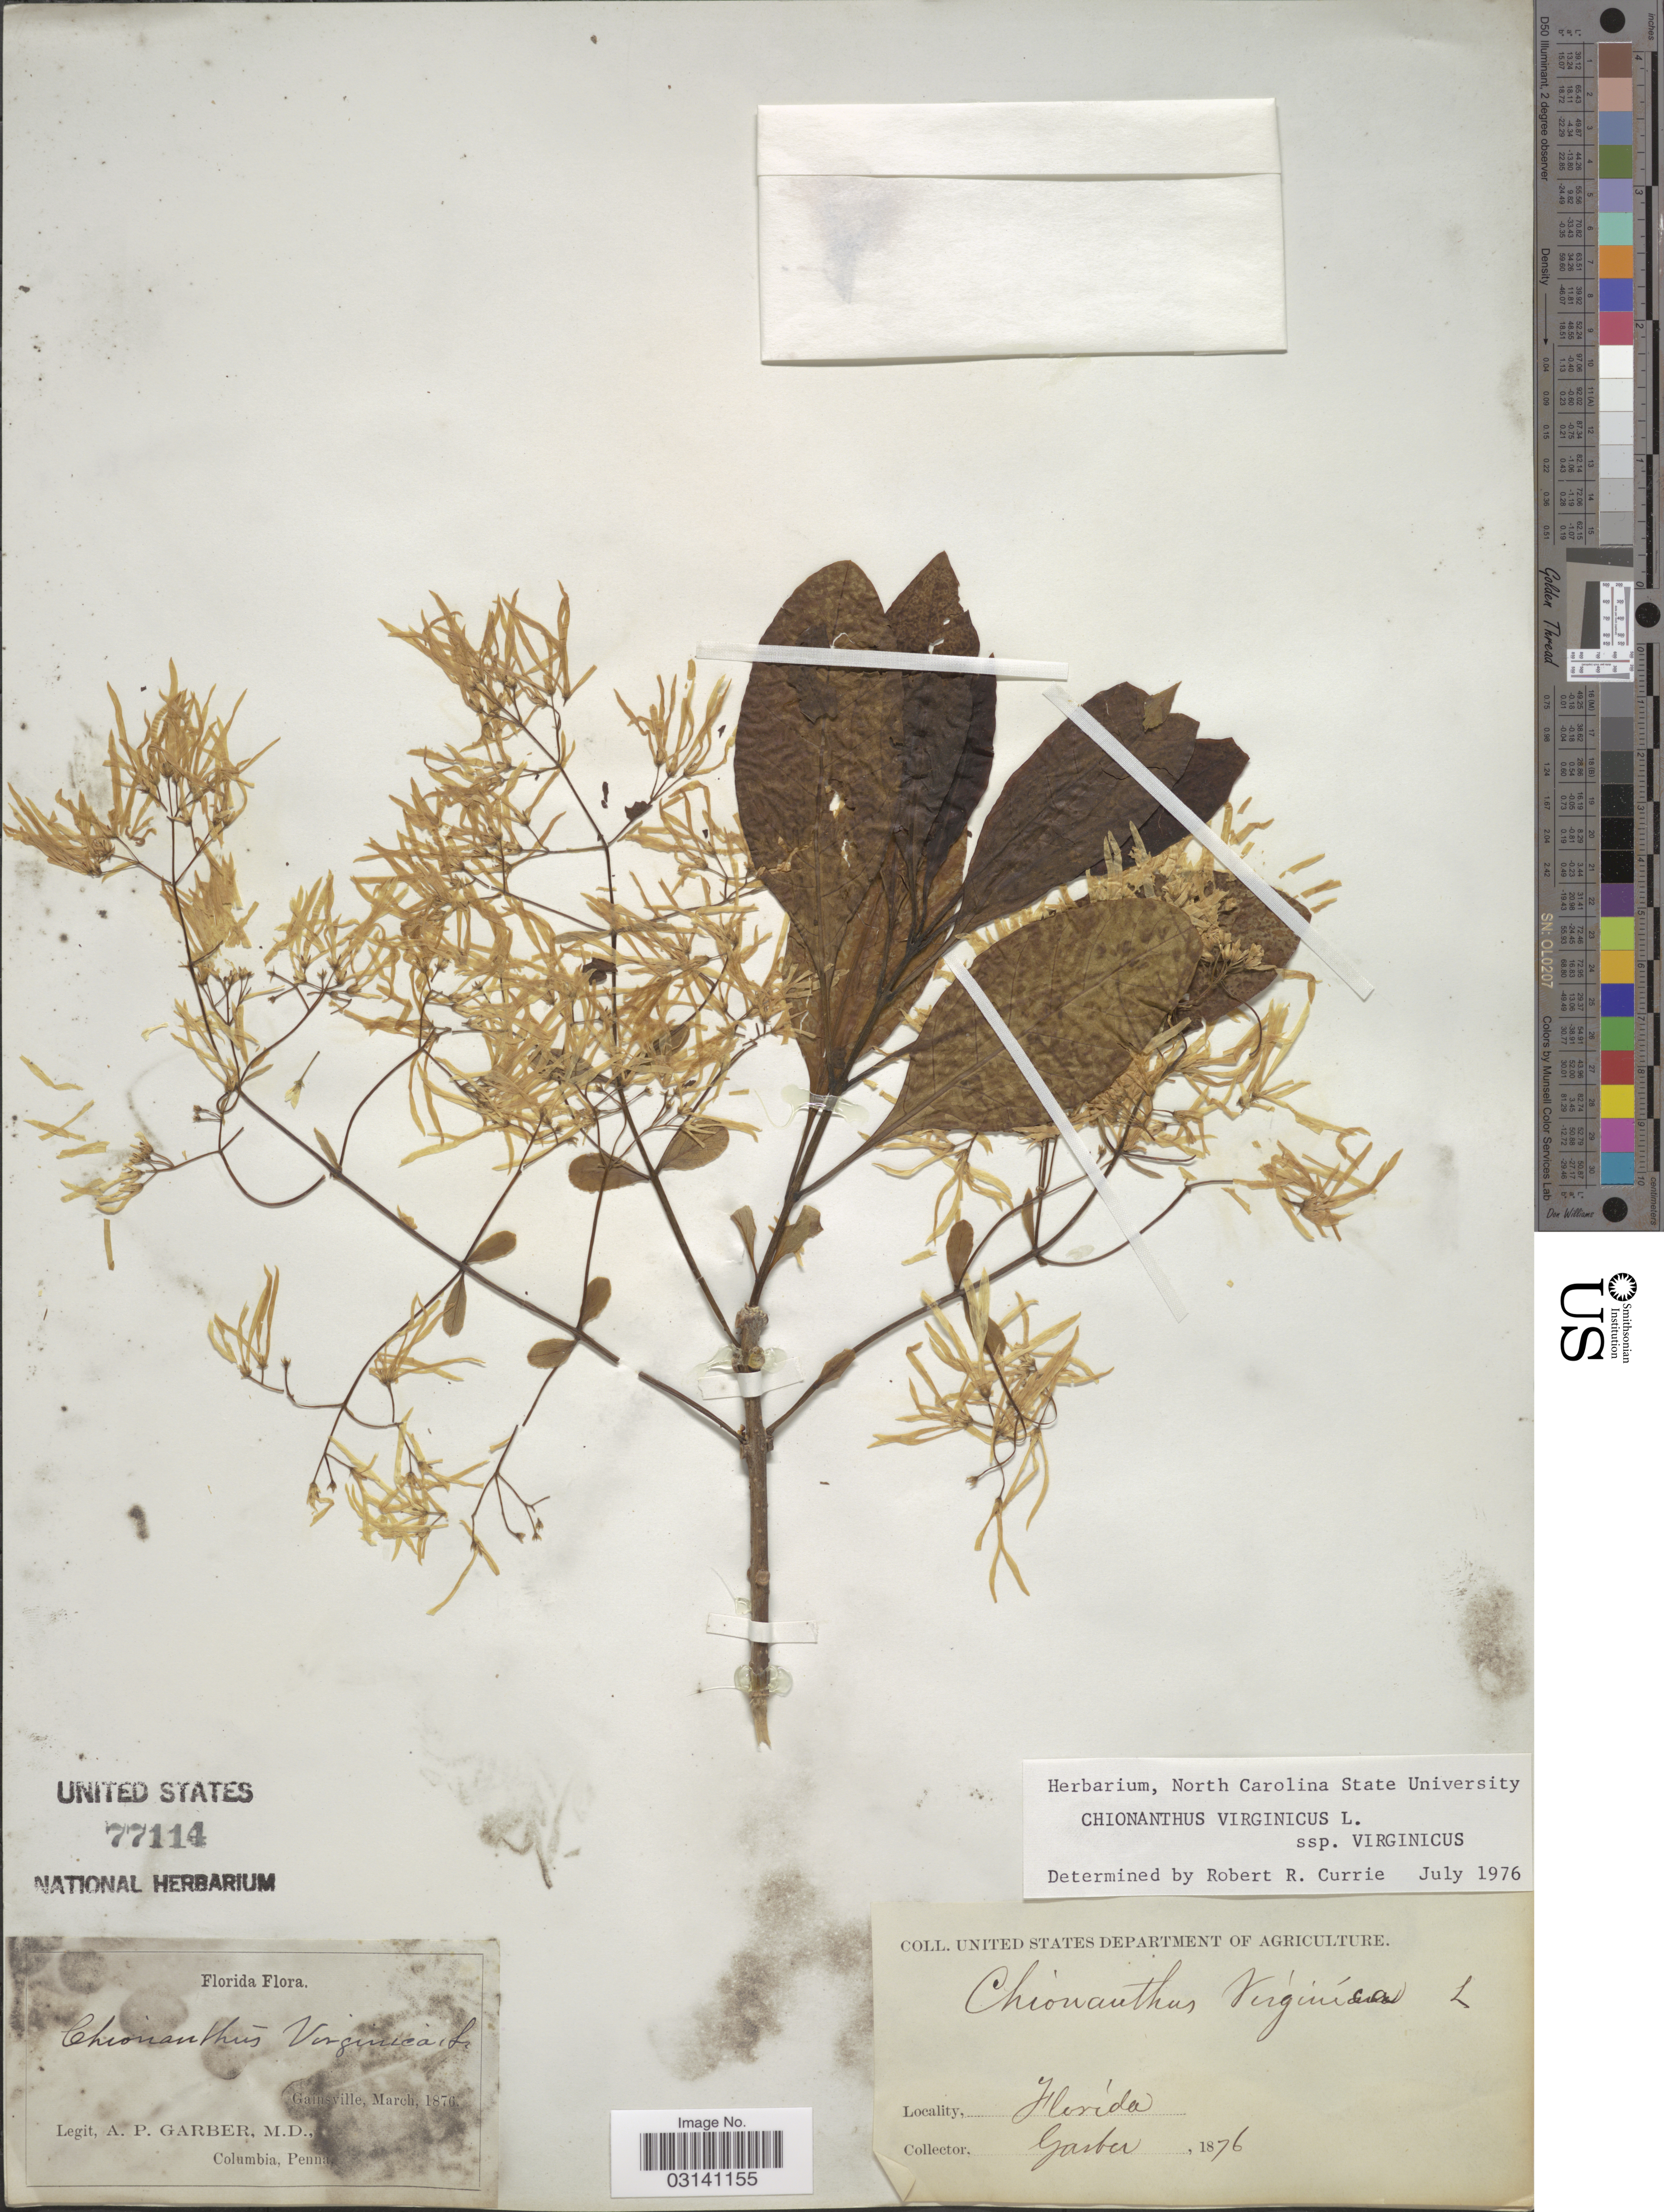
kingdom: Plantae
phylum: Tracheophyta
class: Magnoliopsida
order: Lamiales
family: Oleaceae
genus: Chionanthus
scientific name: Chionanthus virginicus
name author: L.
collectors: A. P. Garber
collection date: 1876-03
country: United States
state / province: Florida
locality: Gainsville.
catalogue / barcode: US 77114